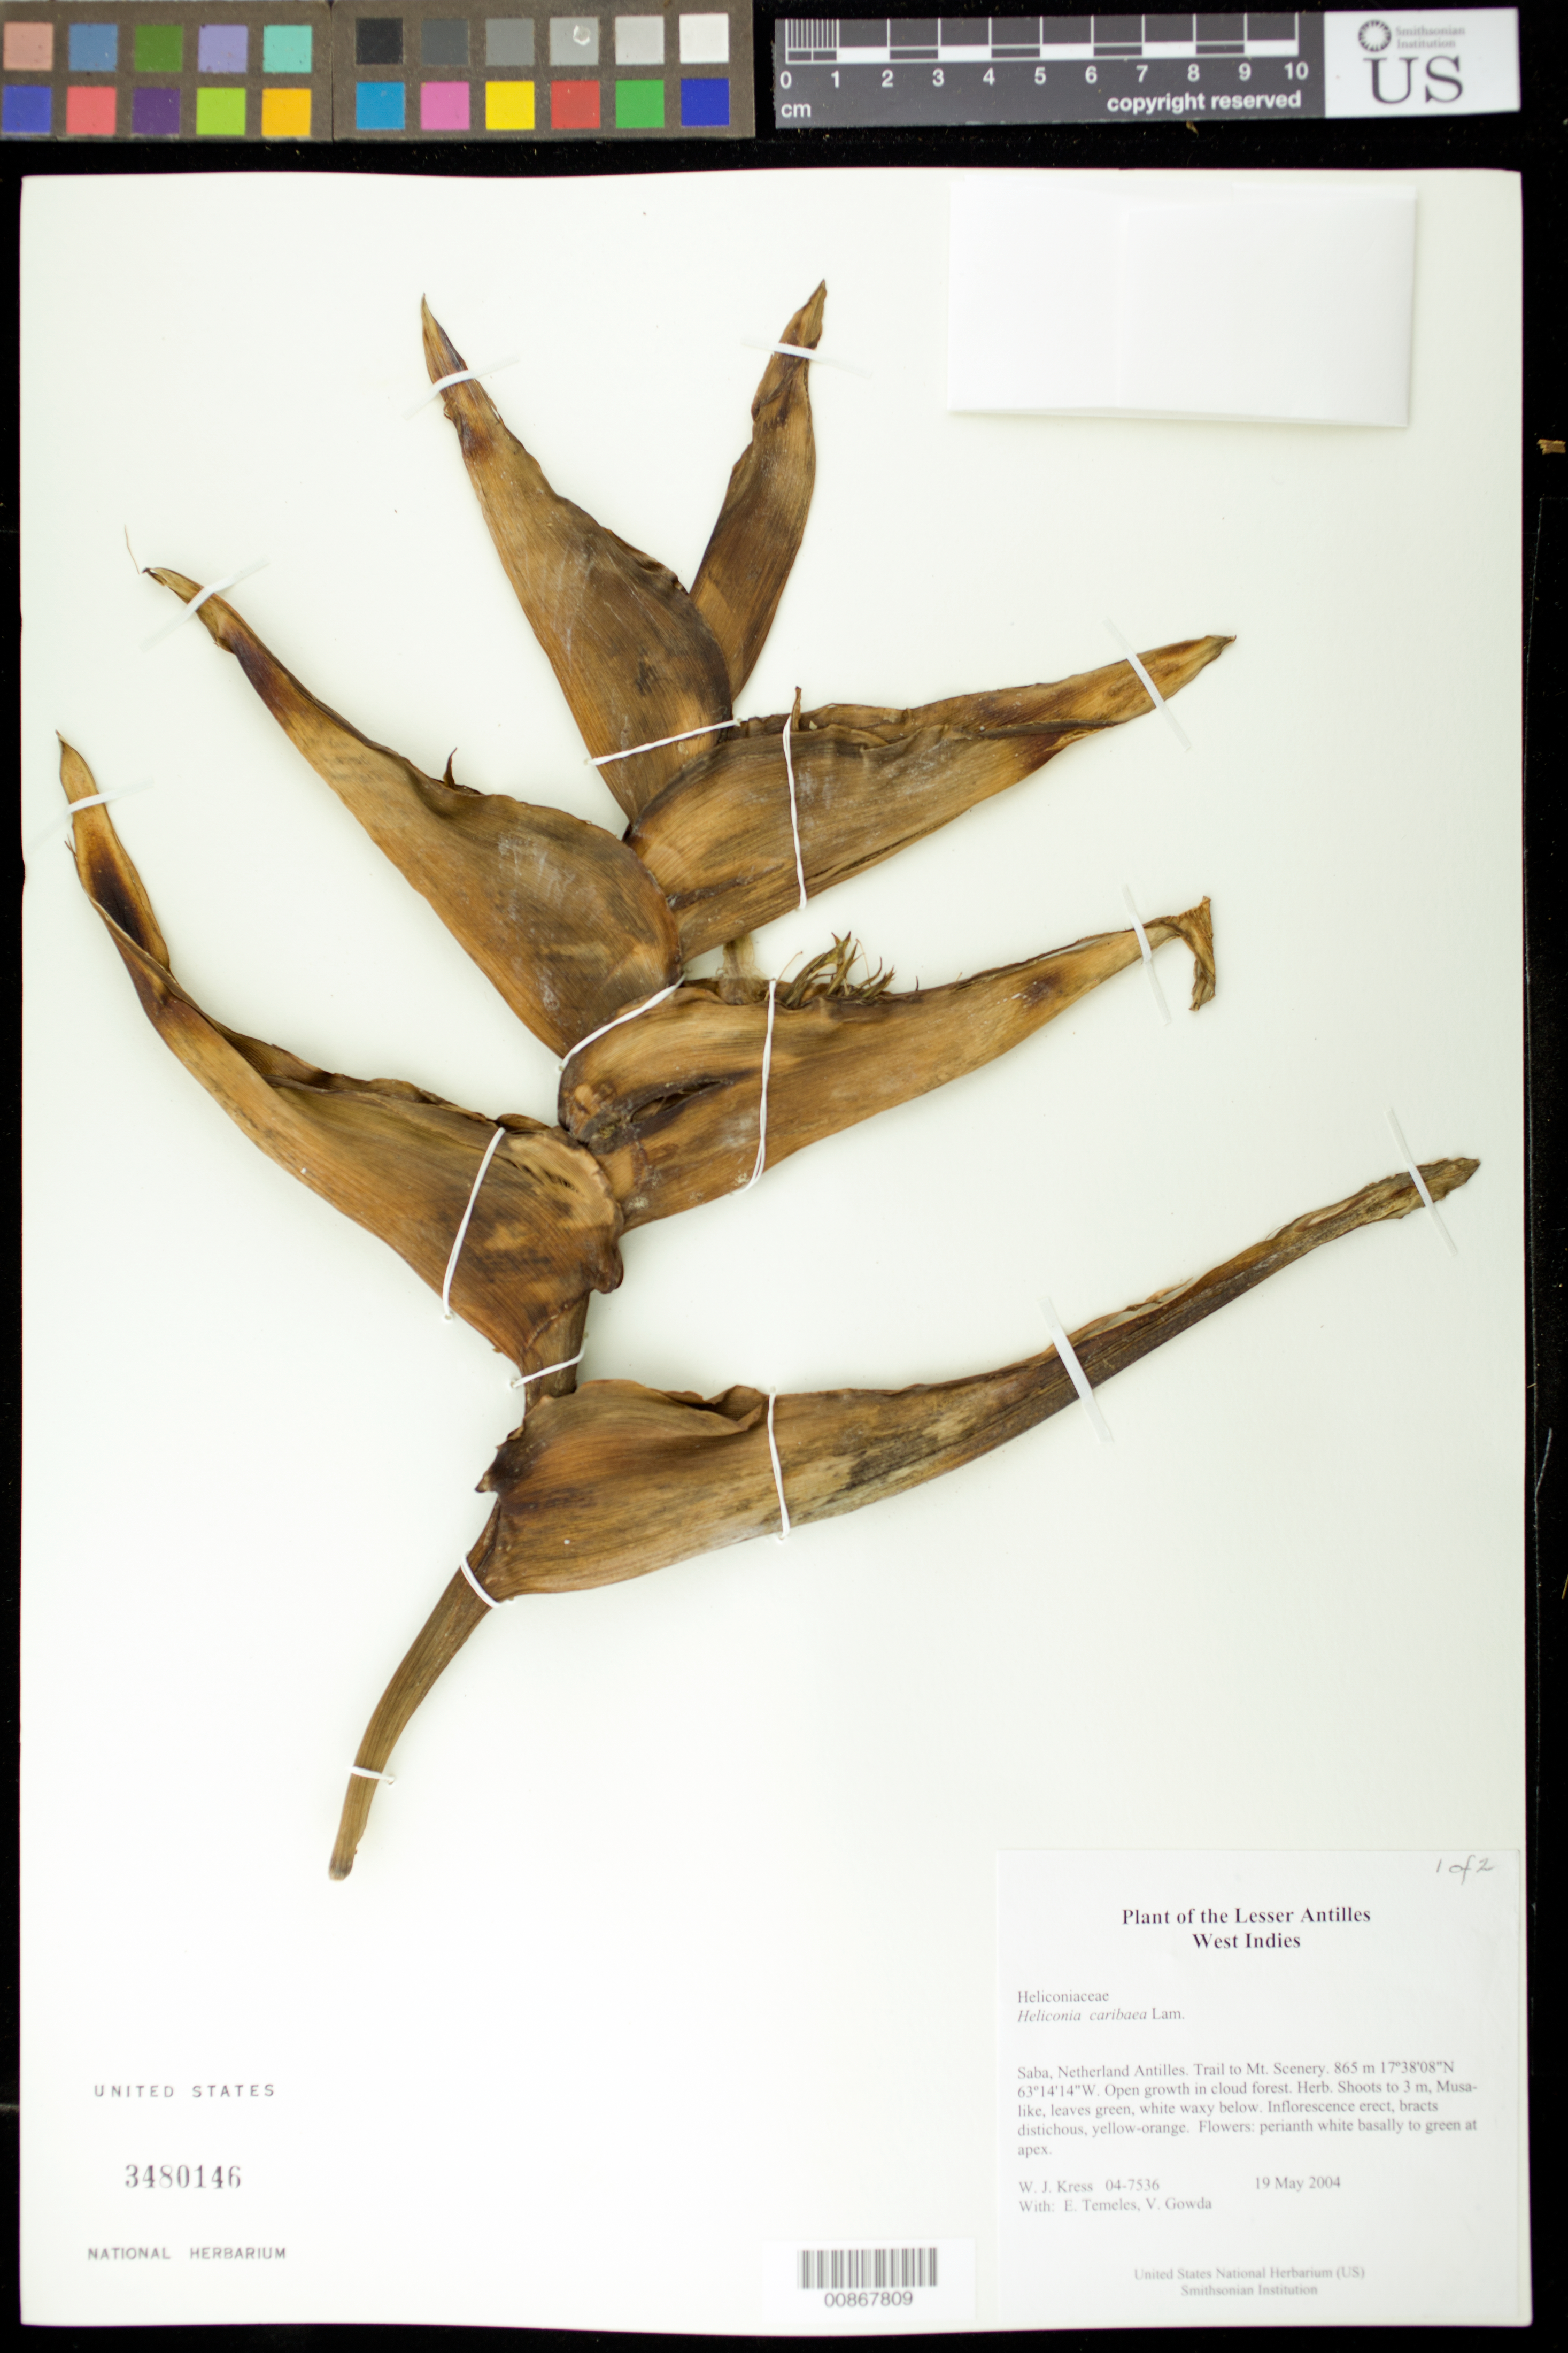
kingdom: Plantae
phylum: Tracheophyta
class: Liliopsida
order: Zingiberales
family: Heliconiaceae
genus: Heliconia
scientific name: Heliconia caribaea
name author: Lam.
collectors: W. J. Kress, E. Temeles & V. Gowda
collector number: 04-7536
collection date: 2004-05-19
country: Netherlands Antilles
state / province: Saba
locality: Trail to Mt. Scenery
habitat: Open growth in cloud forest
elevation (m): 865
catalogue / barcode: US 3480146